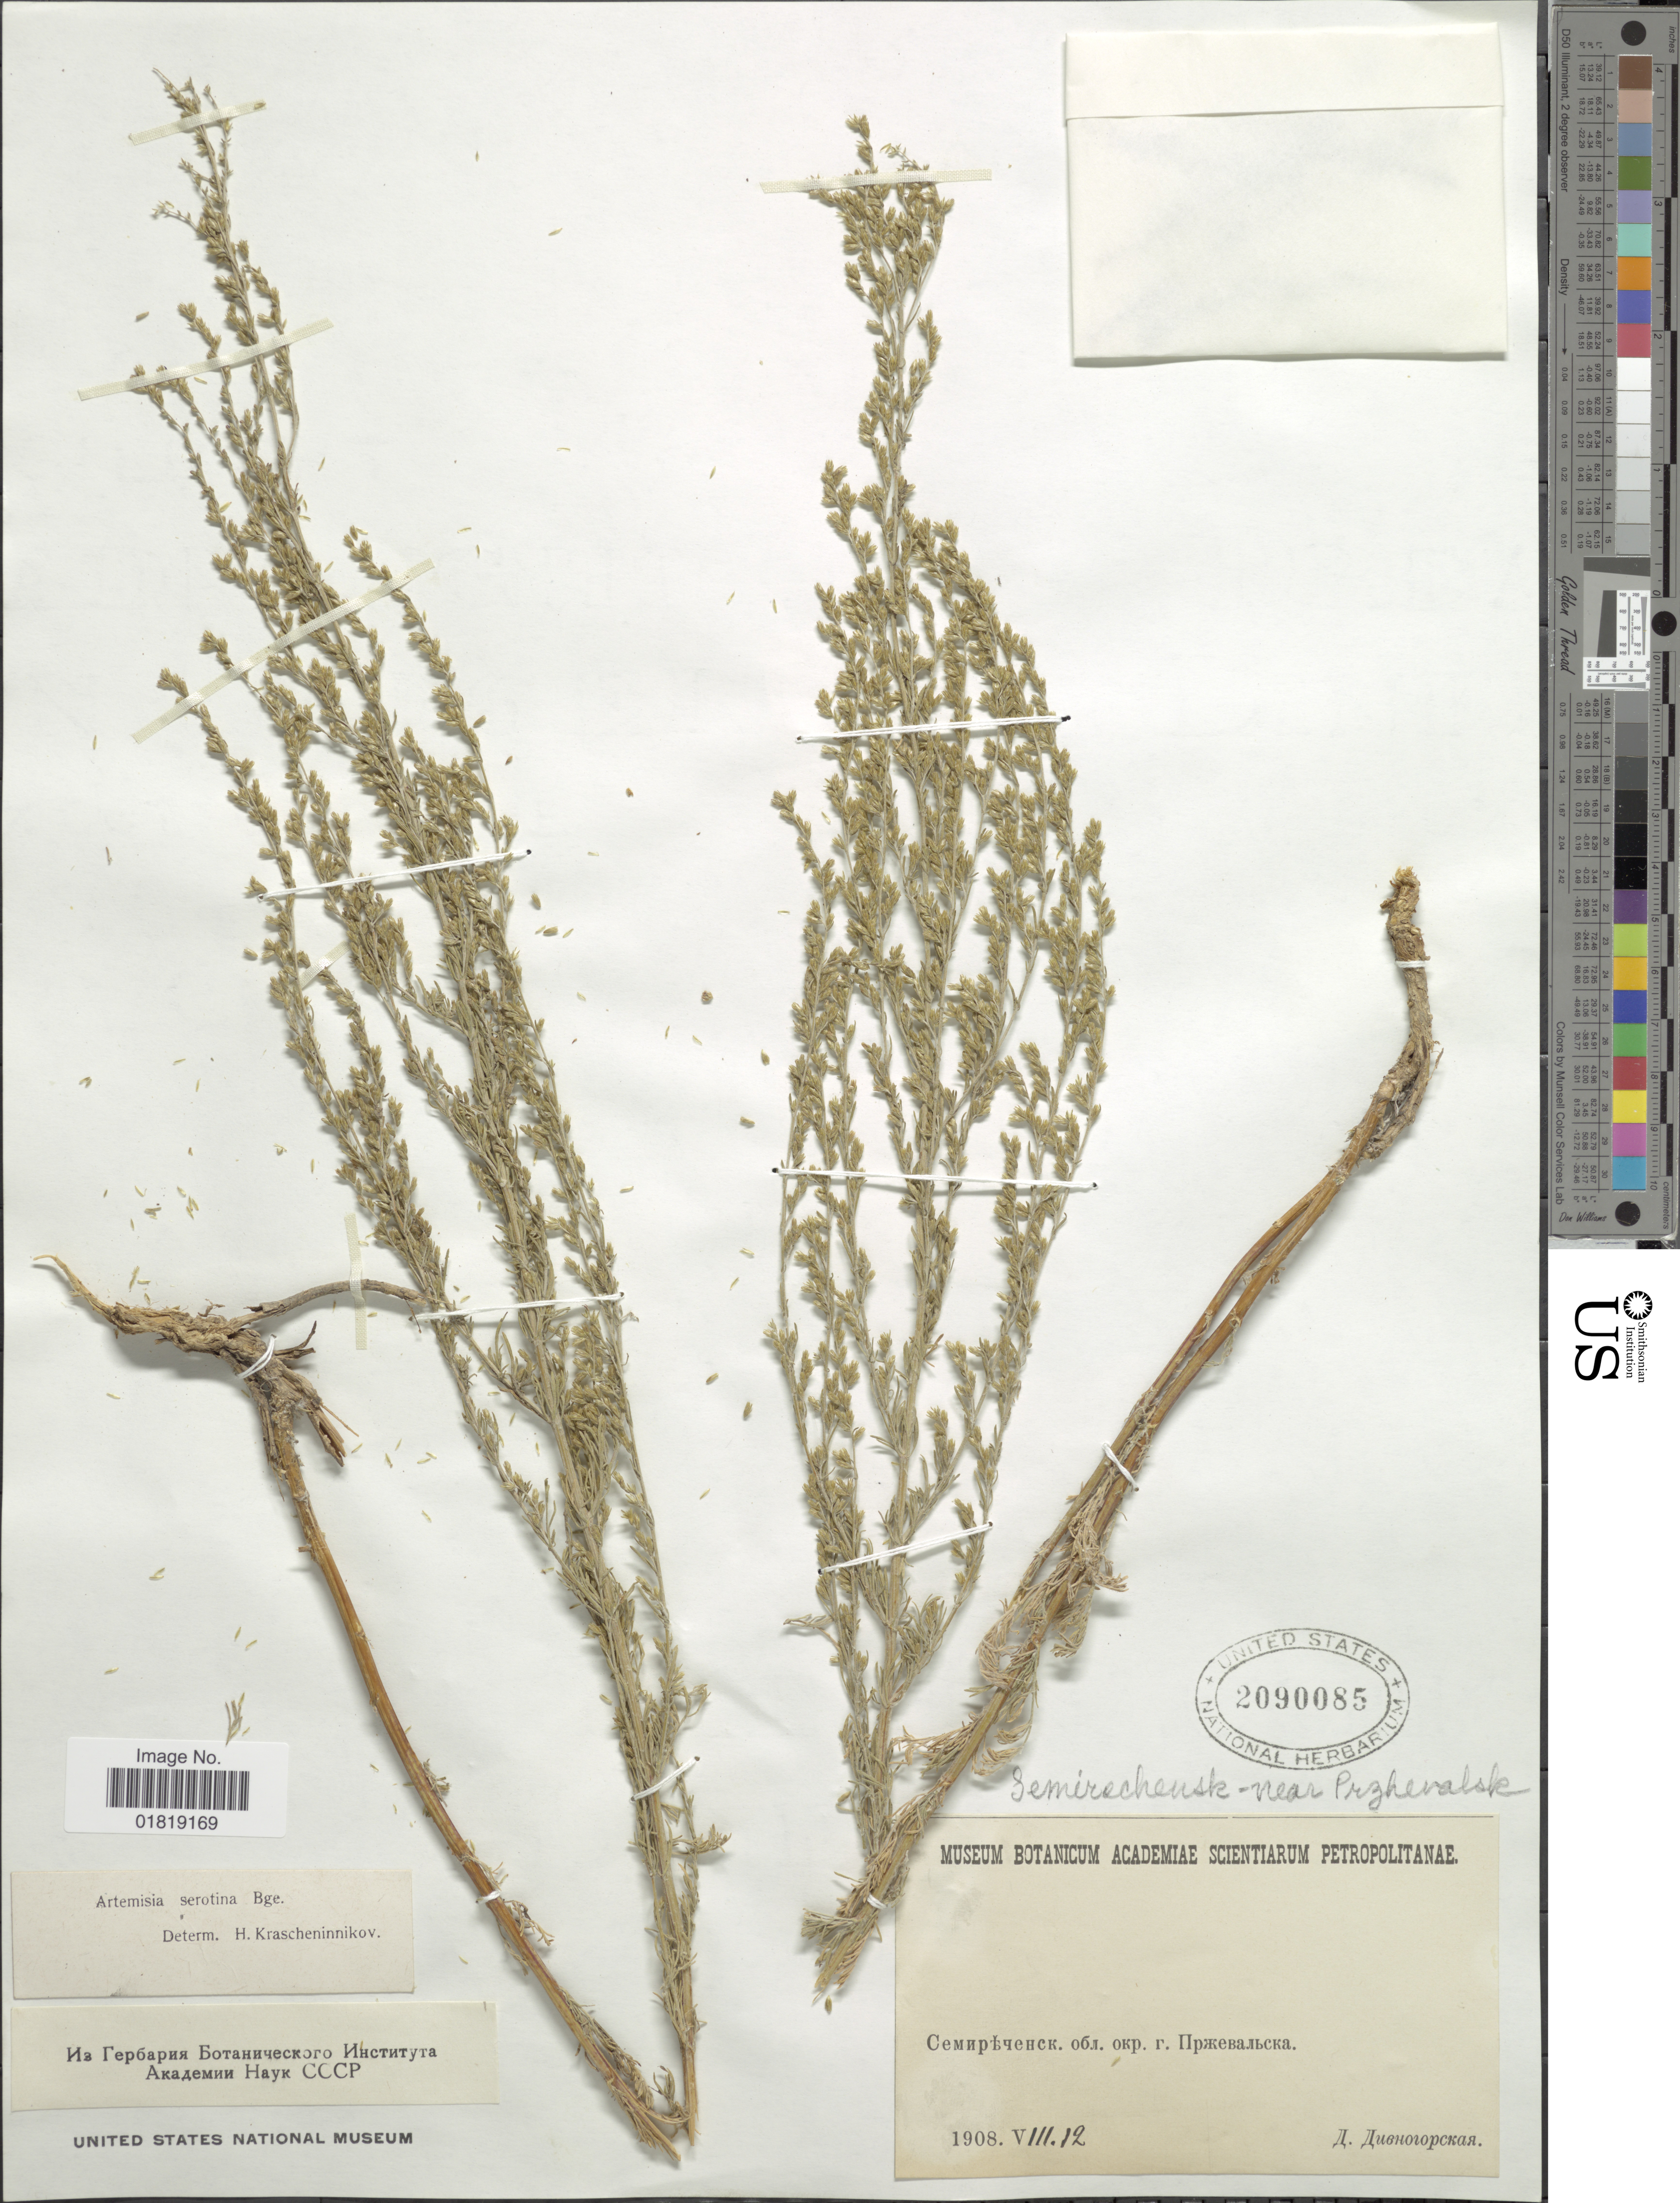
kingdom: Plantae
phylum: Tracheophyta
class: Magnoliopsida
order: Asterales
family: Asteraceae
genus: Artemisia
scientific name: Artemisia serotina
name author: Bunge ex Poljakov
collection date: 1908-08-12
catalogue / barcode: US 2090085